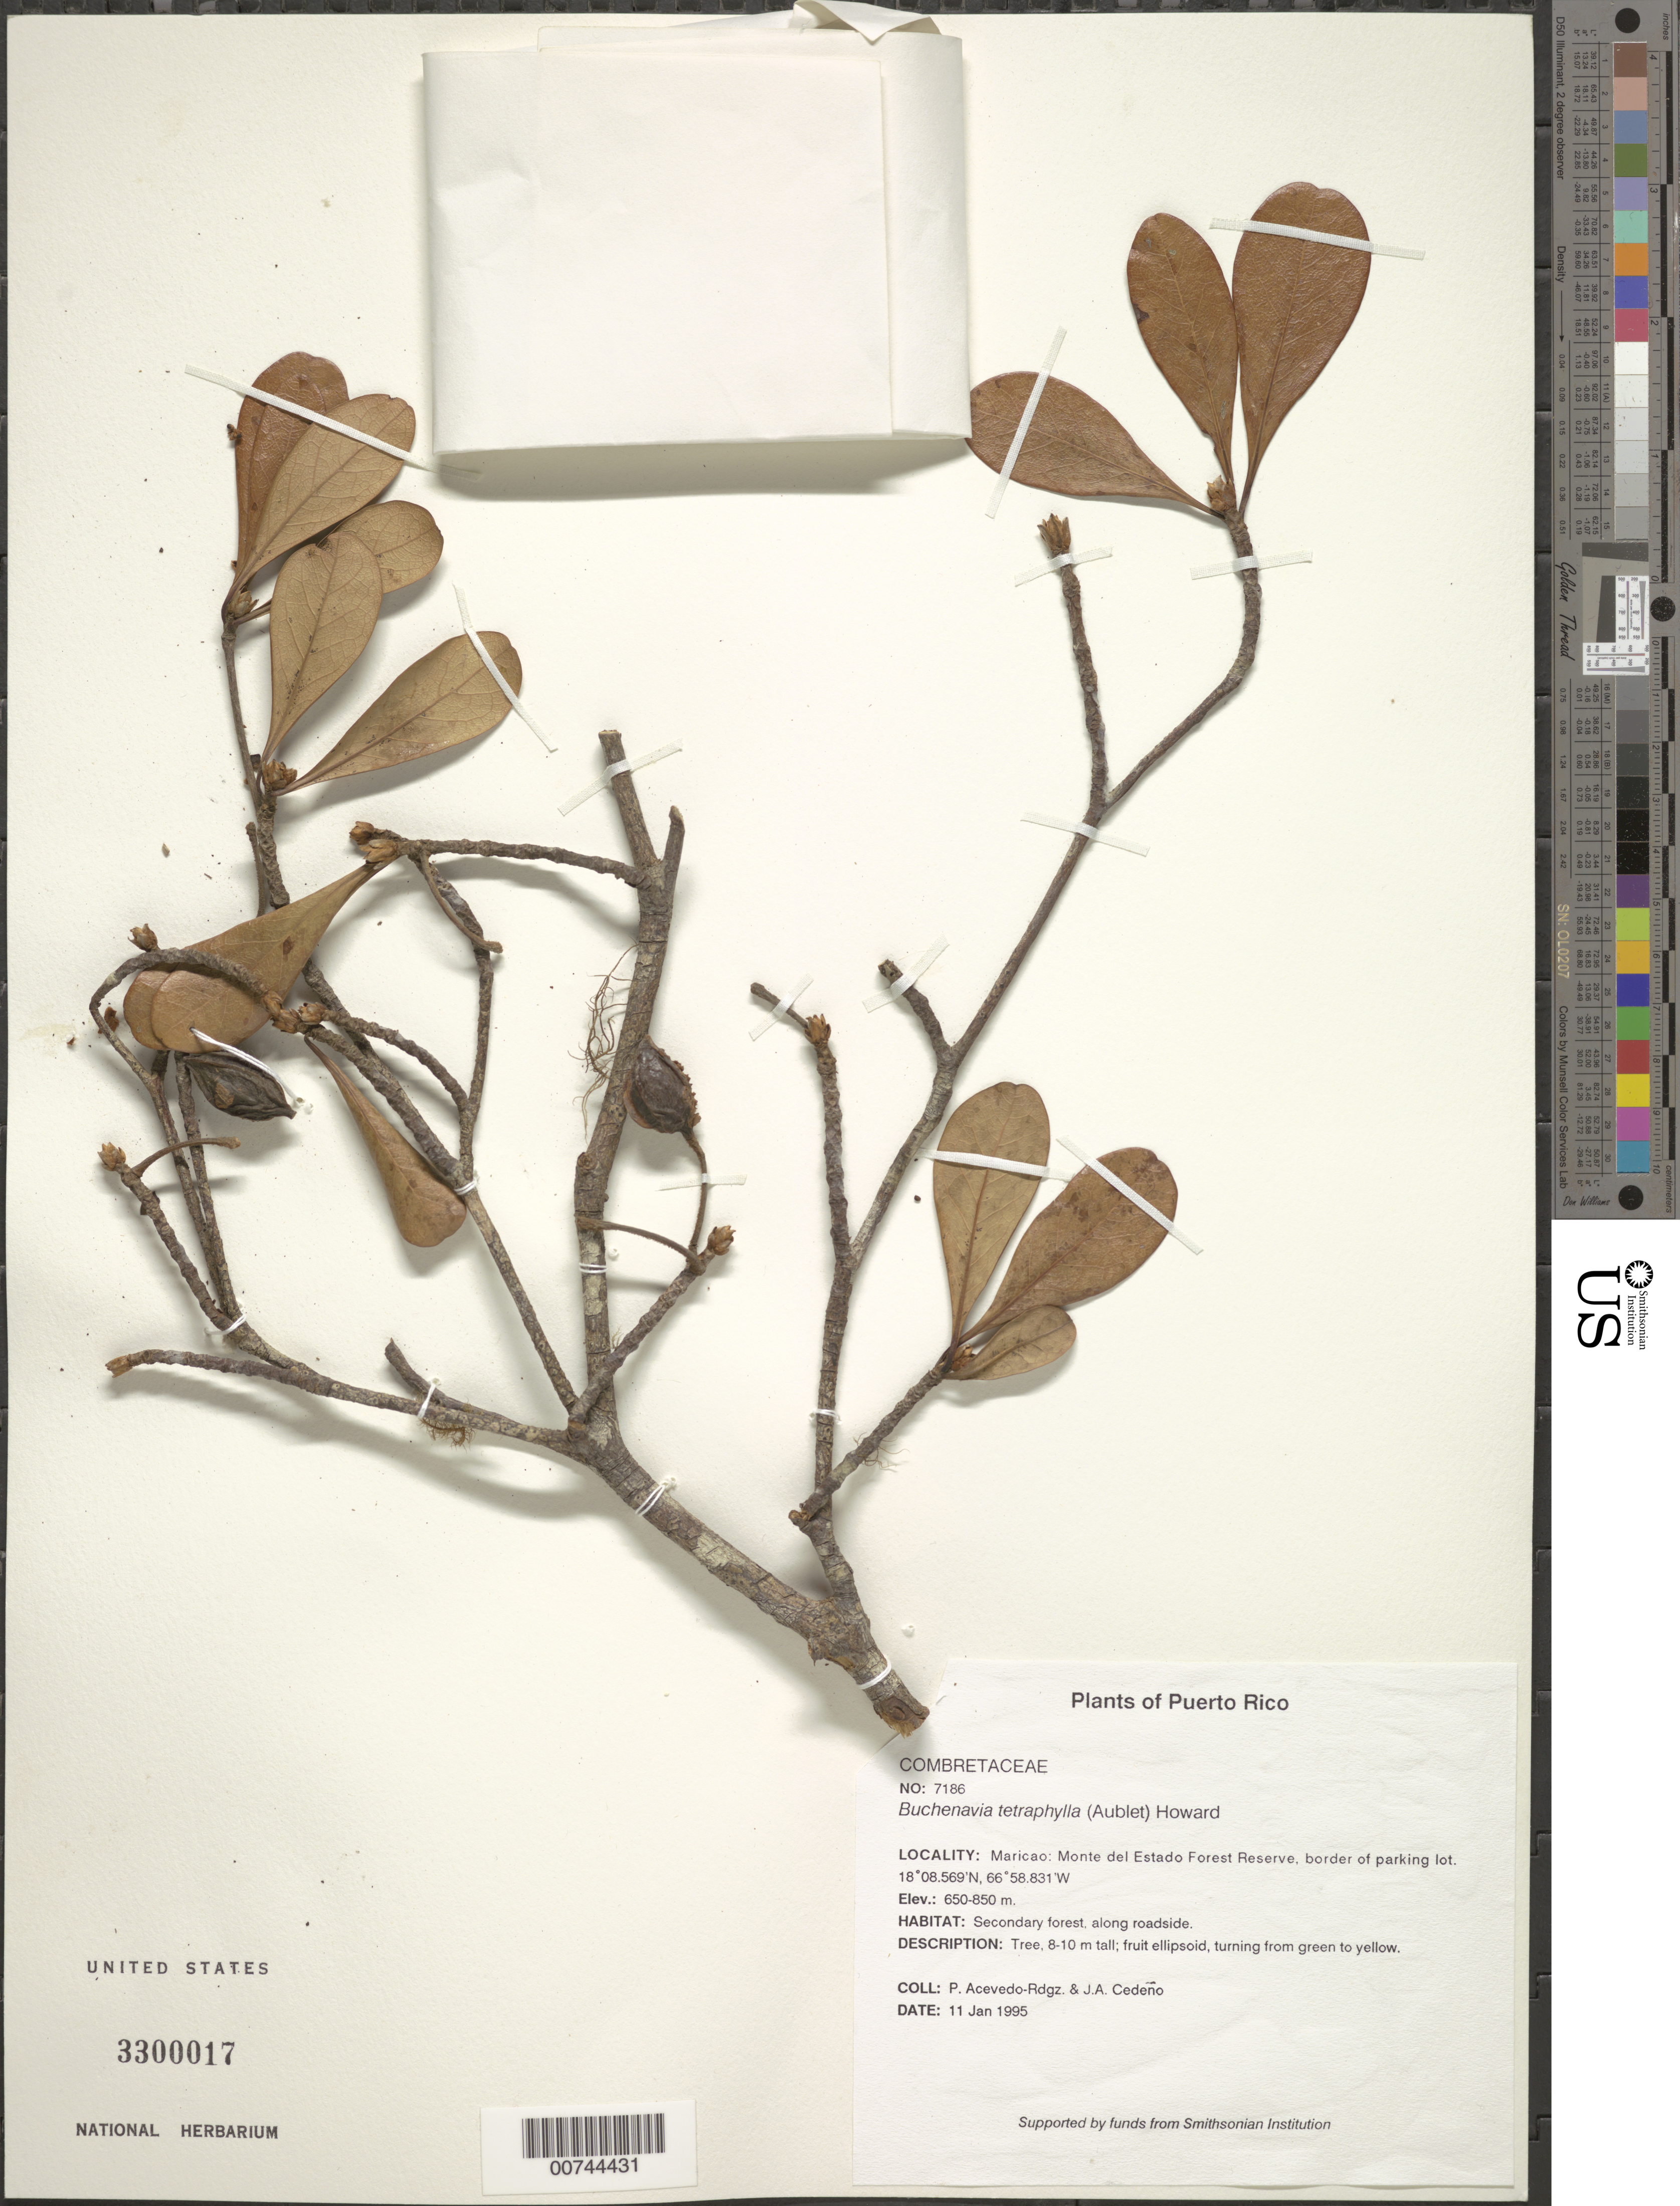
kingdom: Plantae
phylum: Tracheophyta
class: Magnoliopsida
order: Myrtales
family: Combretaceae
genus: Terminalia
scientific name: Terminalia tetraphylla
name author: (Aubl.) Gere & Boatwr.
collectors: P. Acevedo-Rodr. & J. A. Cedeño M.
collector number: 7186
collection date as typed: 11 Jan 1995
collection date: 1995-01-11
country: Puerto Rico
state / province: Maricao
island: Puerto Rico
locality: Maricao: Monte del Estado Forest Reserve, border of parking lot.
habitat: Secondary forest, along roadside.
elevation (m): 650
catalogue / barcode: US 3300017